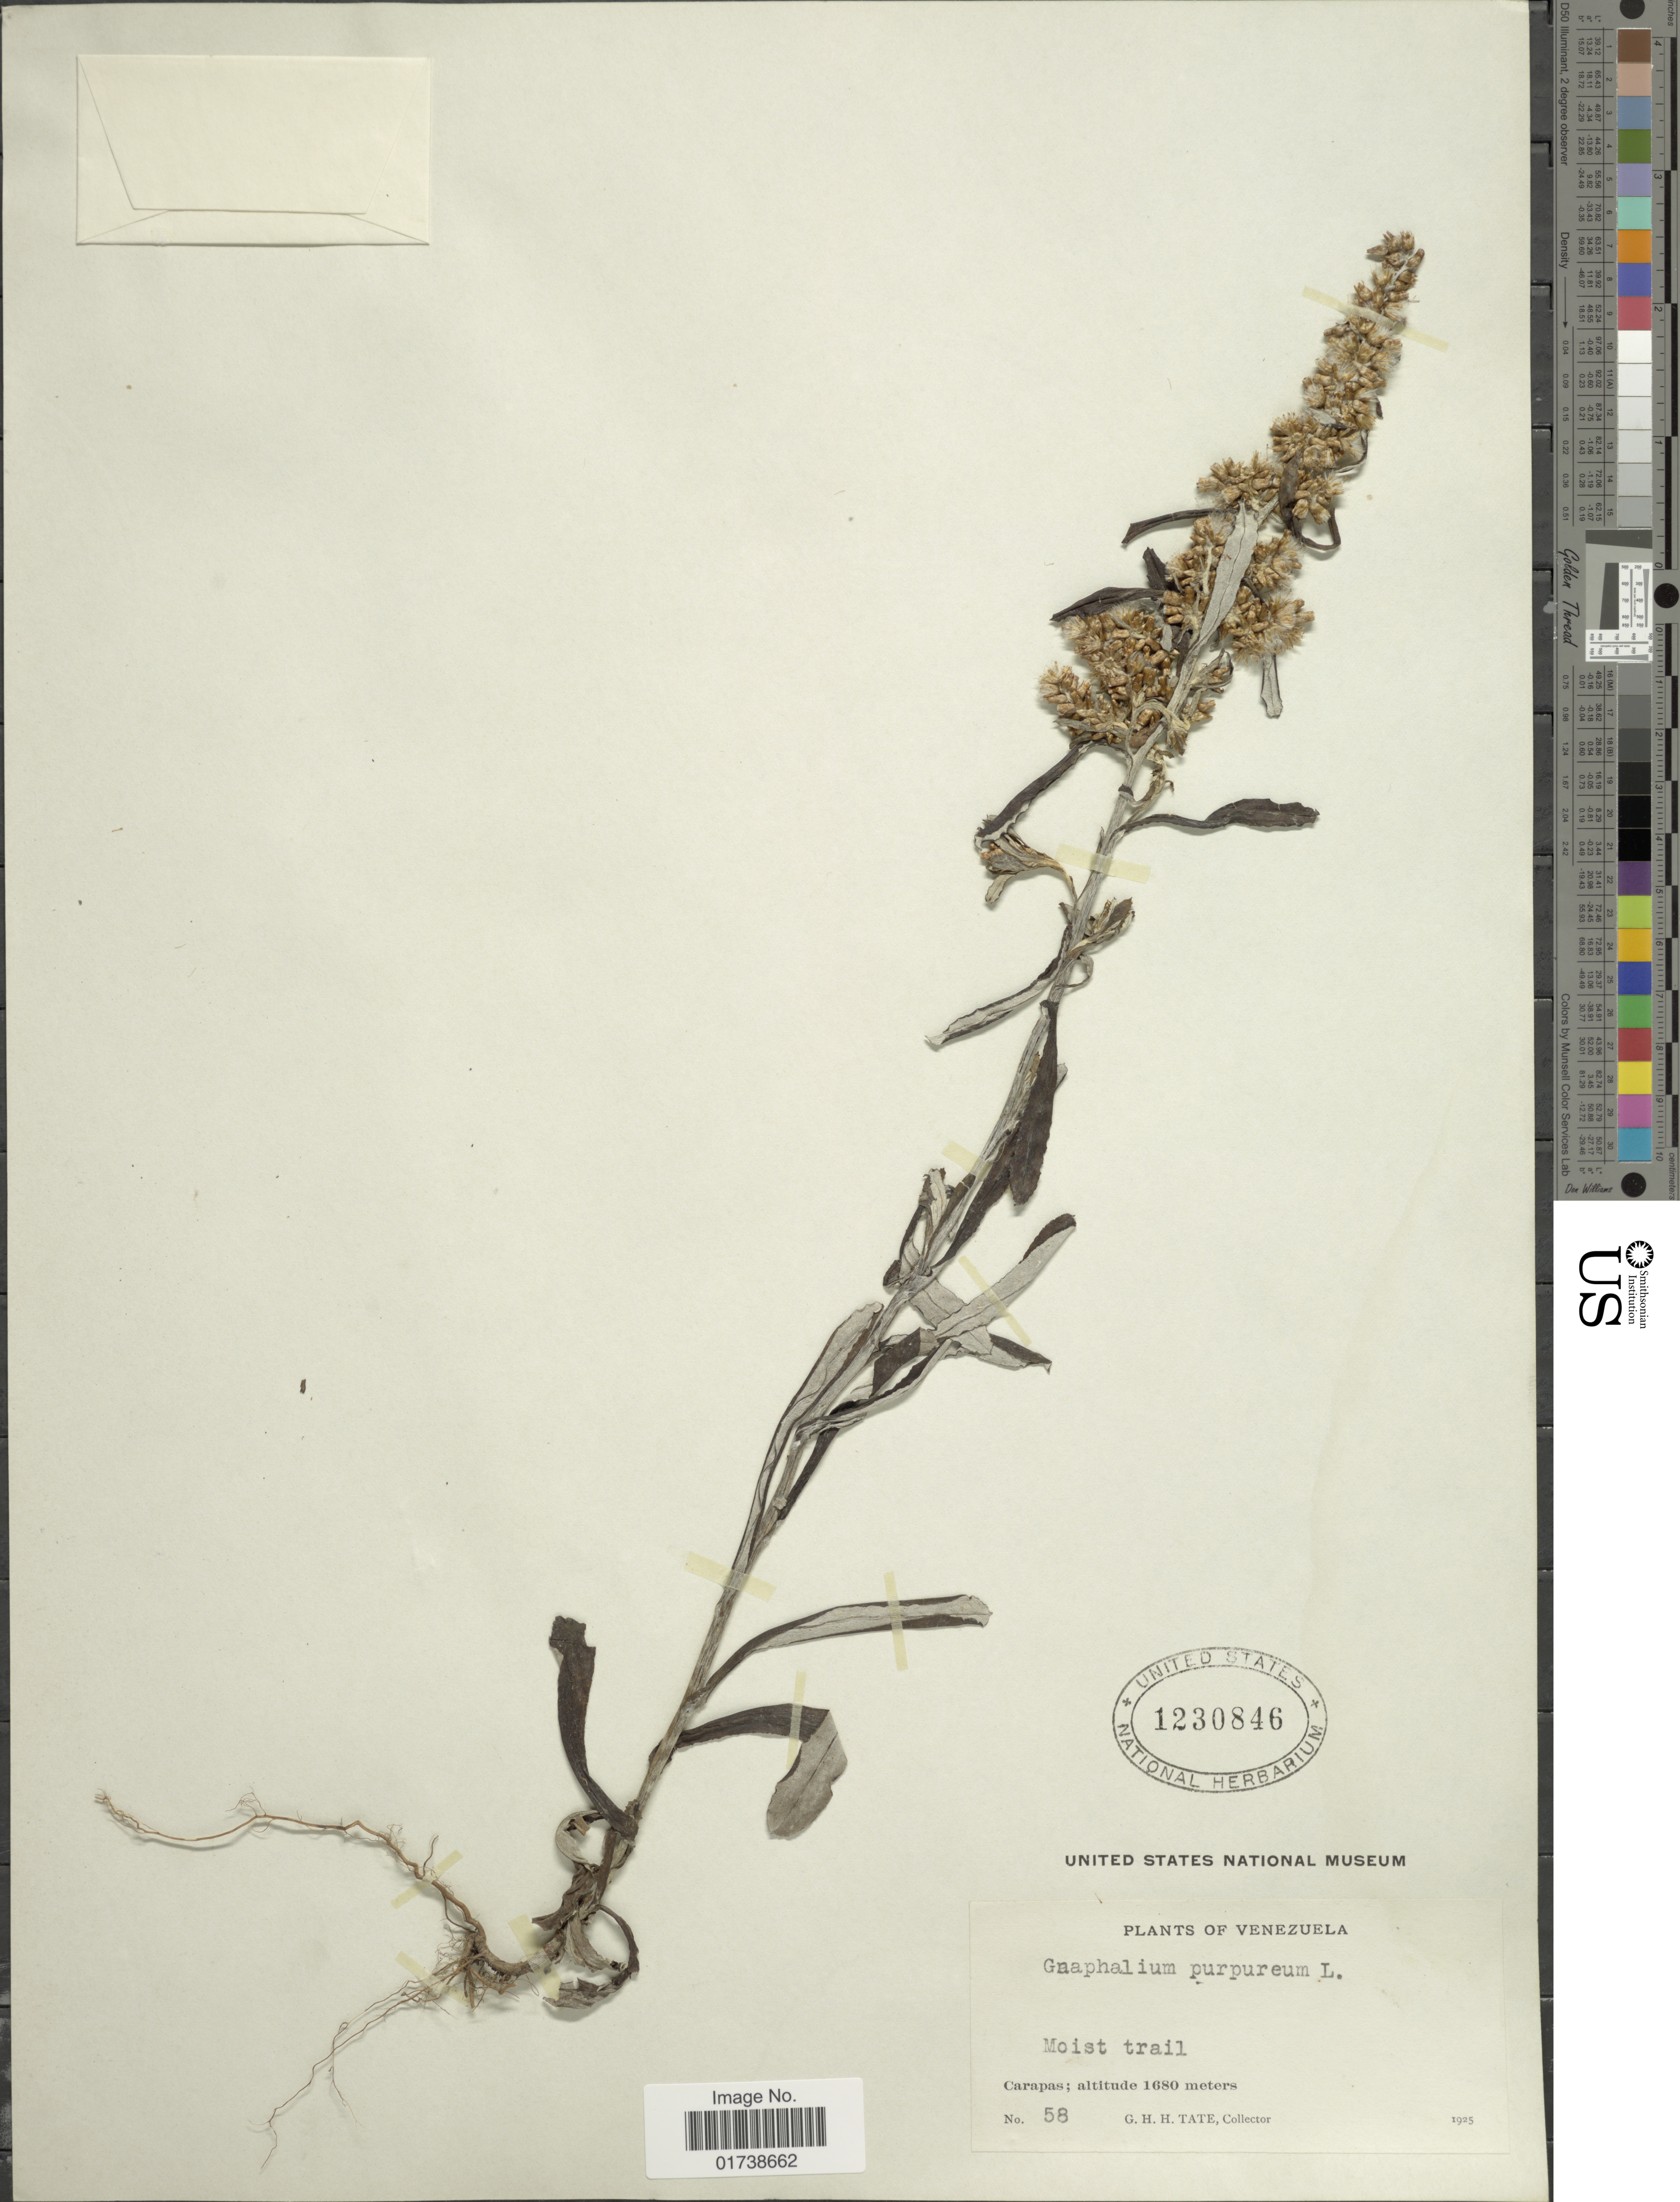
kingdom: Plantae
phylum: Tracheophyta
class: Magnoliopsida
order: Asterales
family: Asteraceae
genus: Gamochaeta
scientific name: Gamochaeta purpurea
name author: (L.) Cabrera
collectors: G. H. H.Tate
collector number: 58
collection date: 1925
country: Venezuela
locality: Carapas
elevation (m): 1680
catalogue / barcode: US 1230846